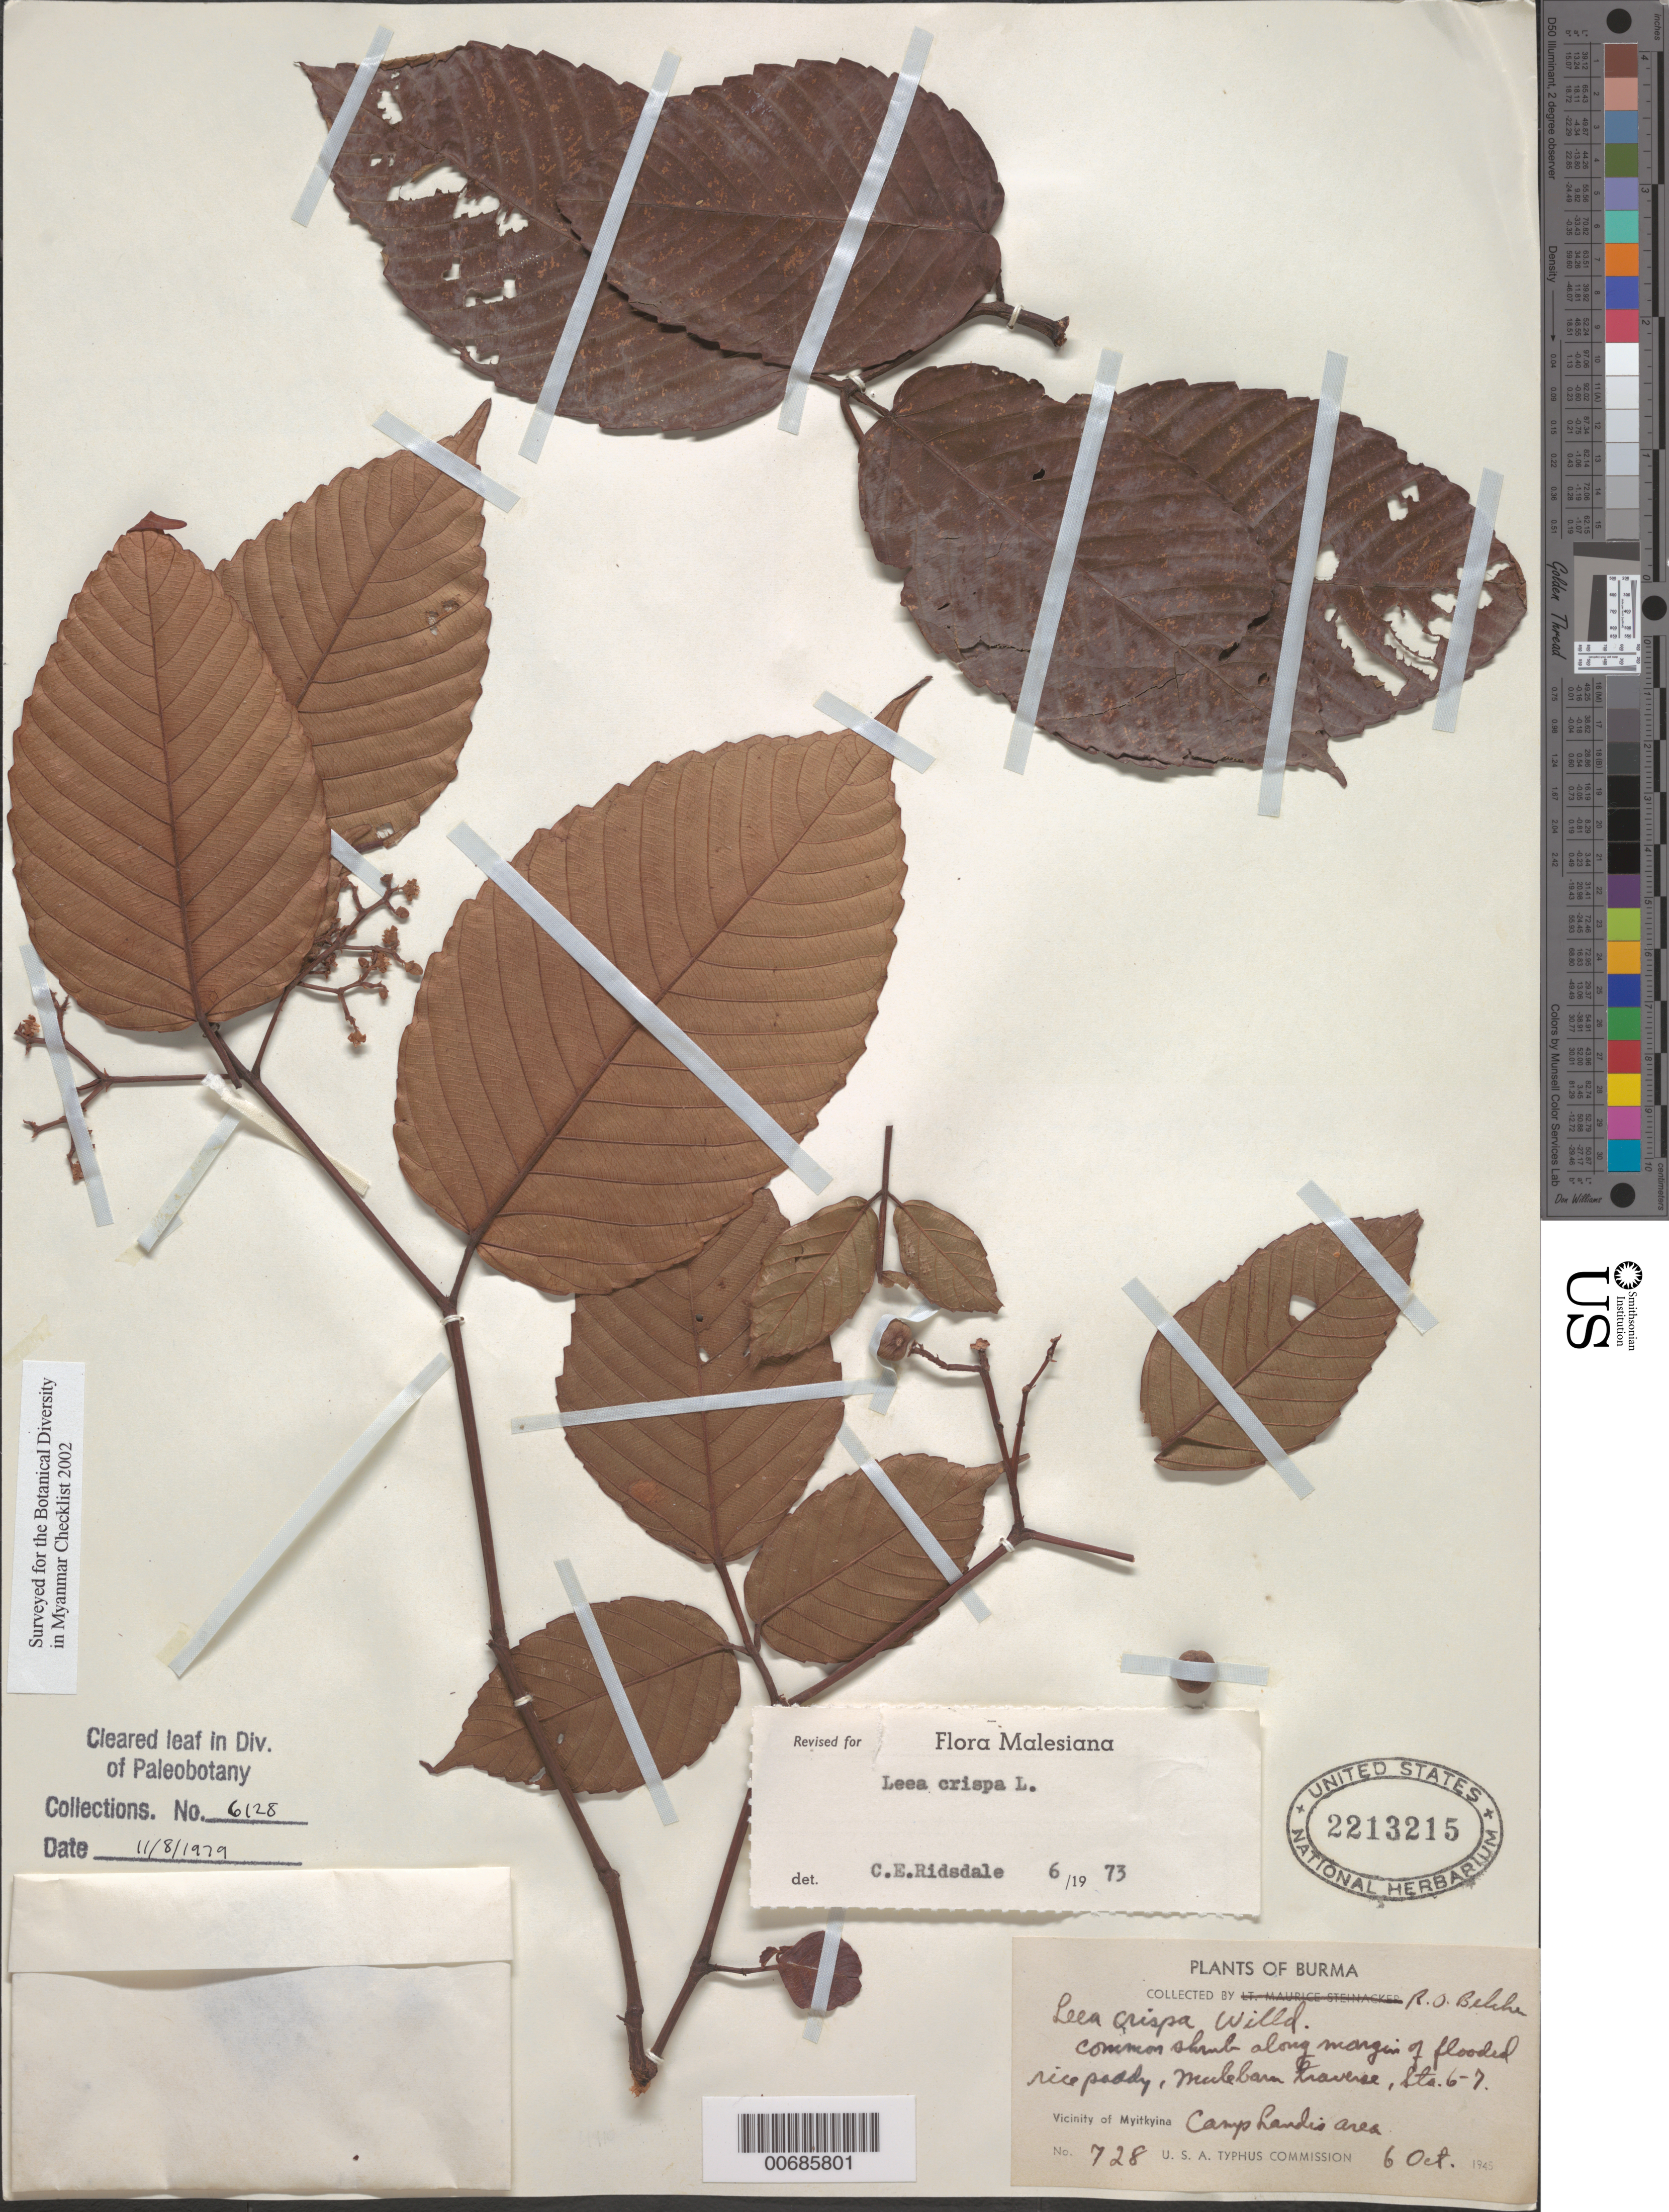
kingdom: Plantae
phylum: Tracheophyta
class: Magnoliopsida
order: Vitales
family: Vitaceae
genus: Leea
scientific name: Leea crispa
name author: L.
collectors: R. Belcher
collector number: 728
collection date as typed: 06 Oct 1945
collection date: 1945-10-06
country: Myanmar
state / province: Kachin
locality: Myitkyina, Camp Landis area, Sta. 6-7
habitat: Along margin of flooded rice paddy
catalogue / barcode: US 2213215